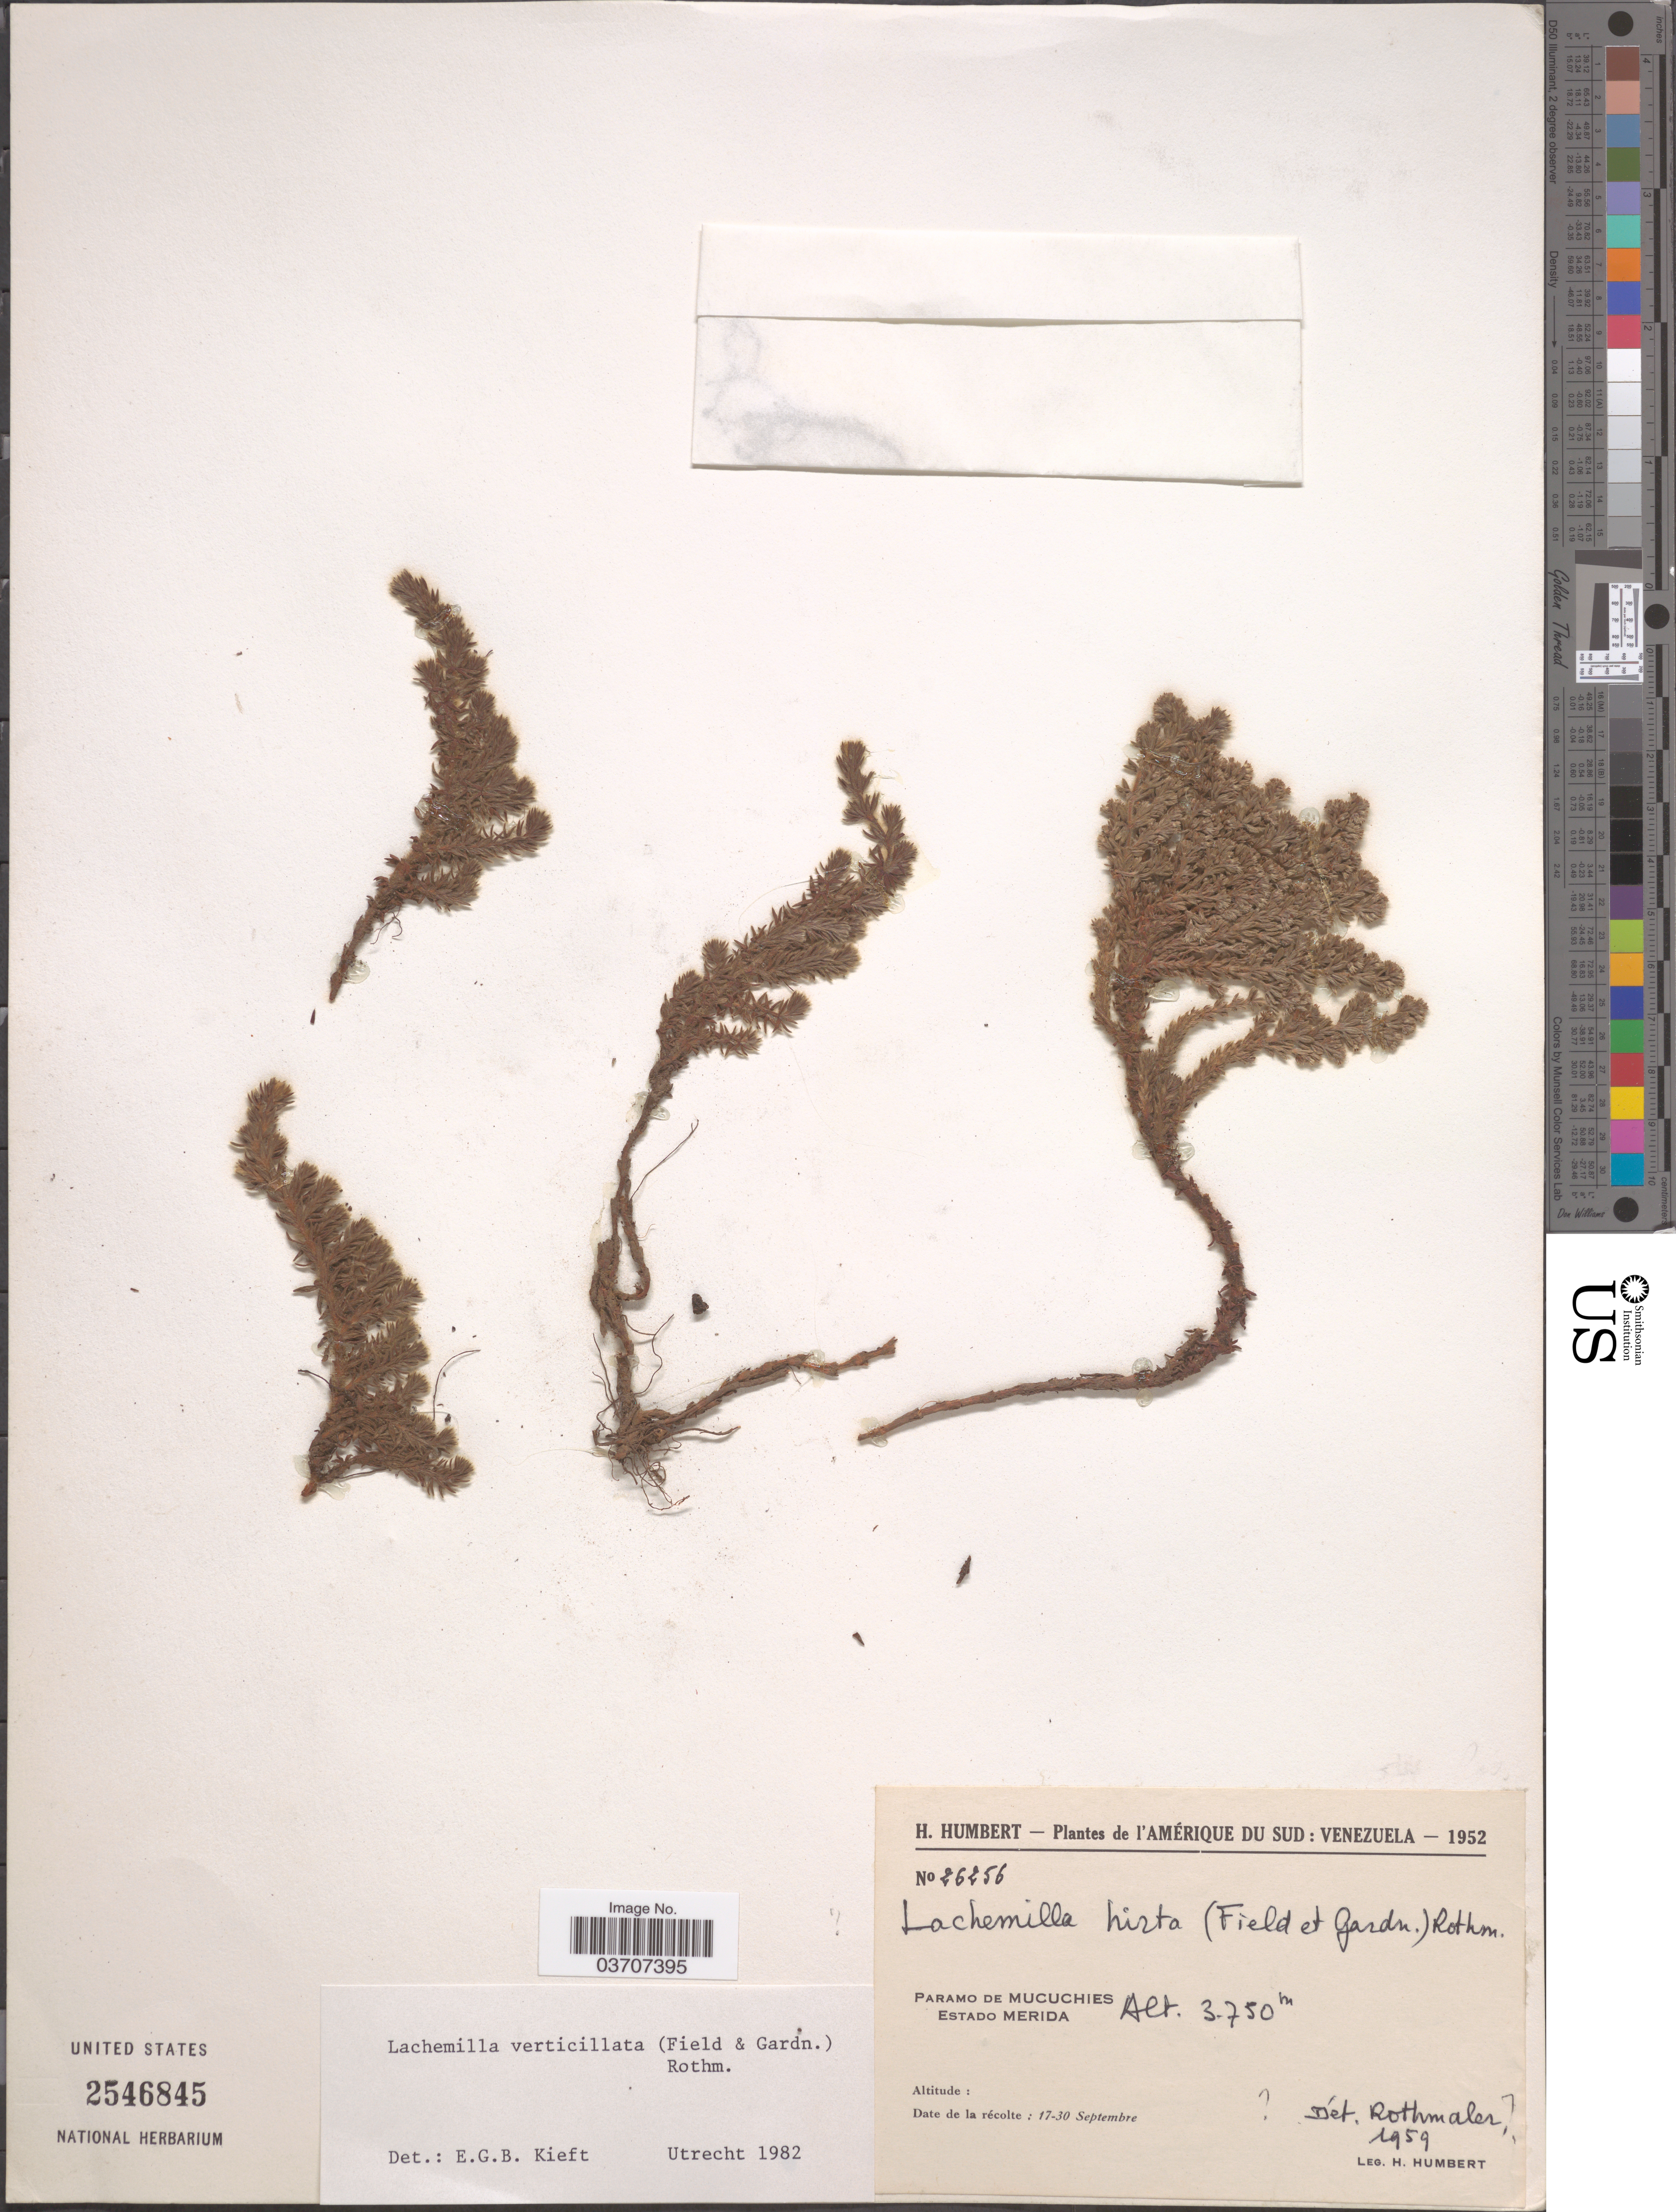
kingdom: Plantae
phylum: Tracheophyta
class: Magnoliopsida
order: Rosales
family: Rosaceae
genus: Alchemilla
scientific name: Alchemilla verticillata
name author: Fielding & Gardner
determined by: Dorr, L. J., (BOT), Smithsonian Institution - National Museum of Natural History (UNITED STATES)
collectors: H. Humbert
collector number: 26256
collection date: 1952-09-17/1952-09-30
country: Venezuela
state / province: Merida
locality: Paramo de Mucuchies.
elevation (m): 3750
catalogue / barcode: US 2546845